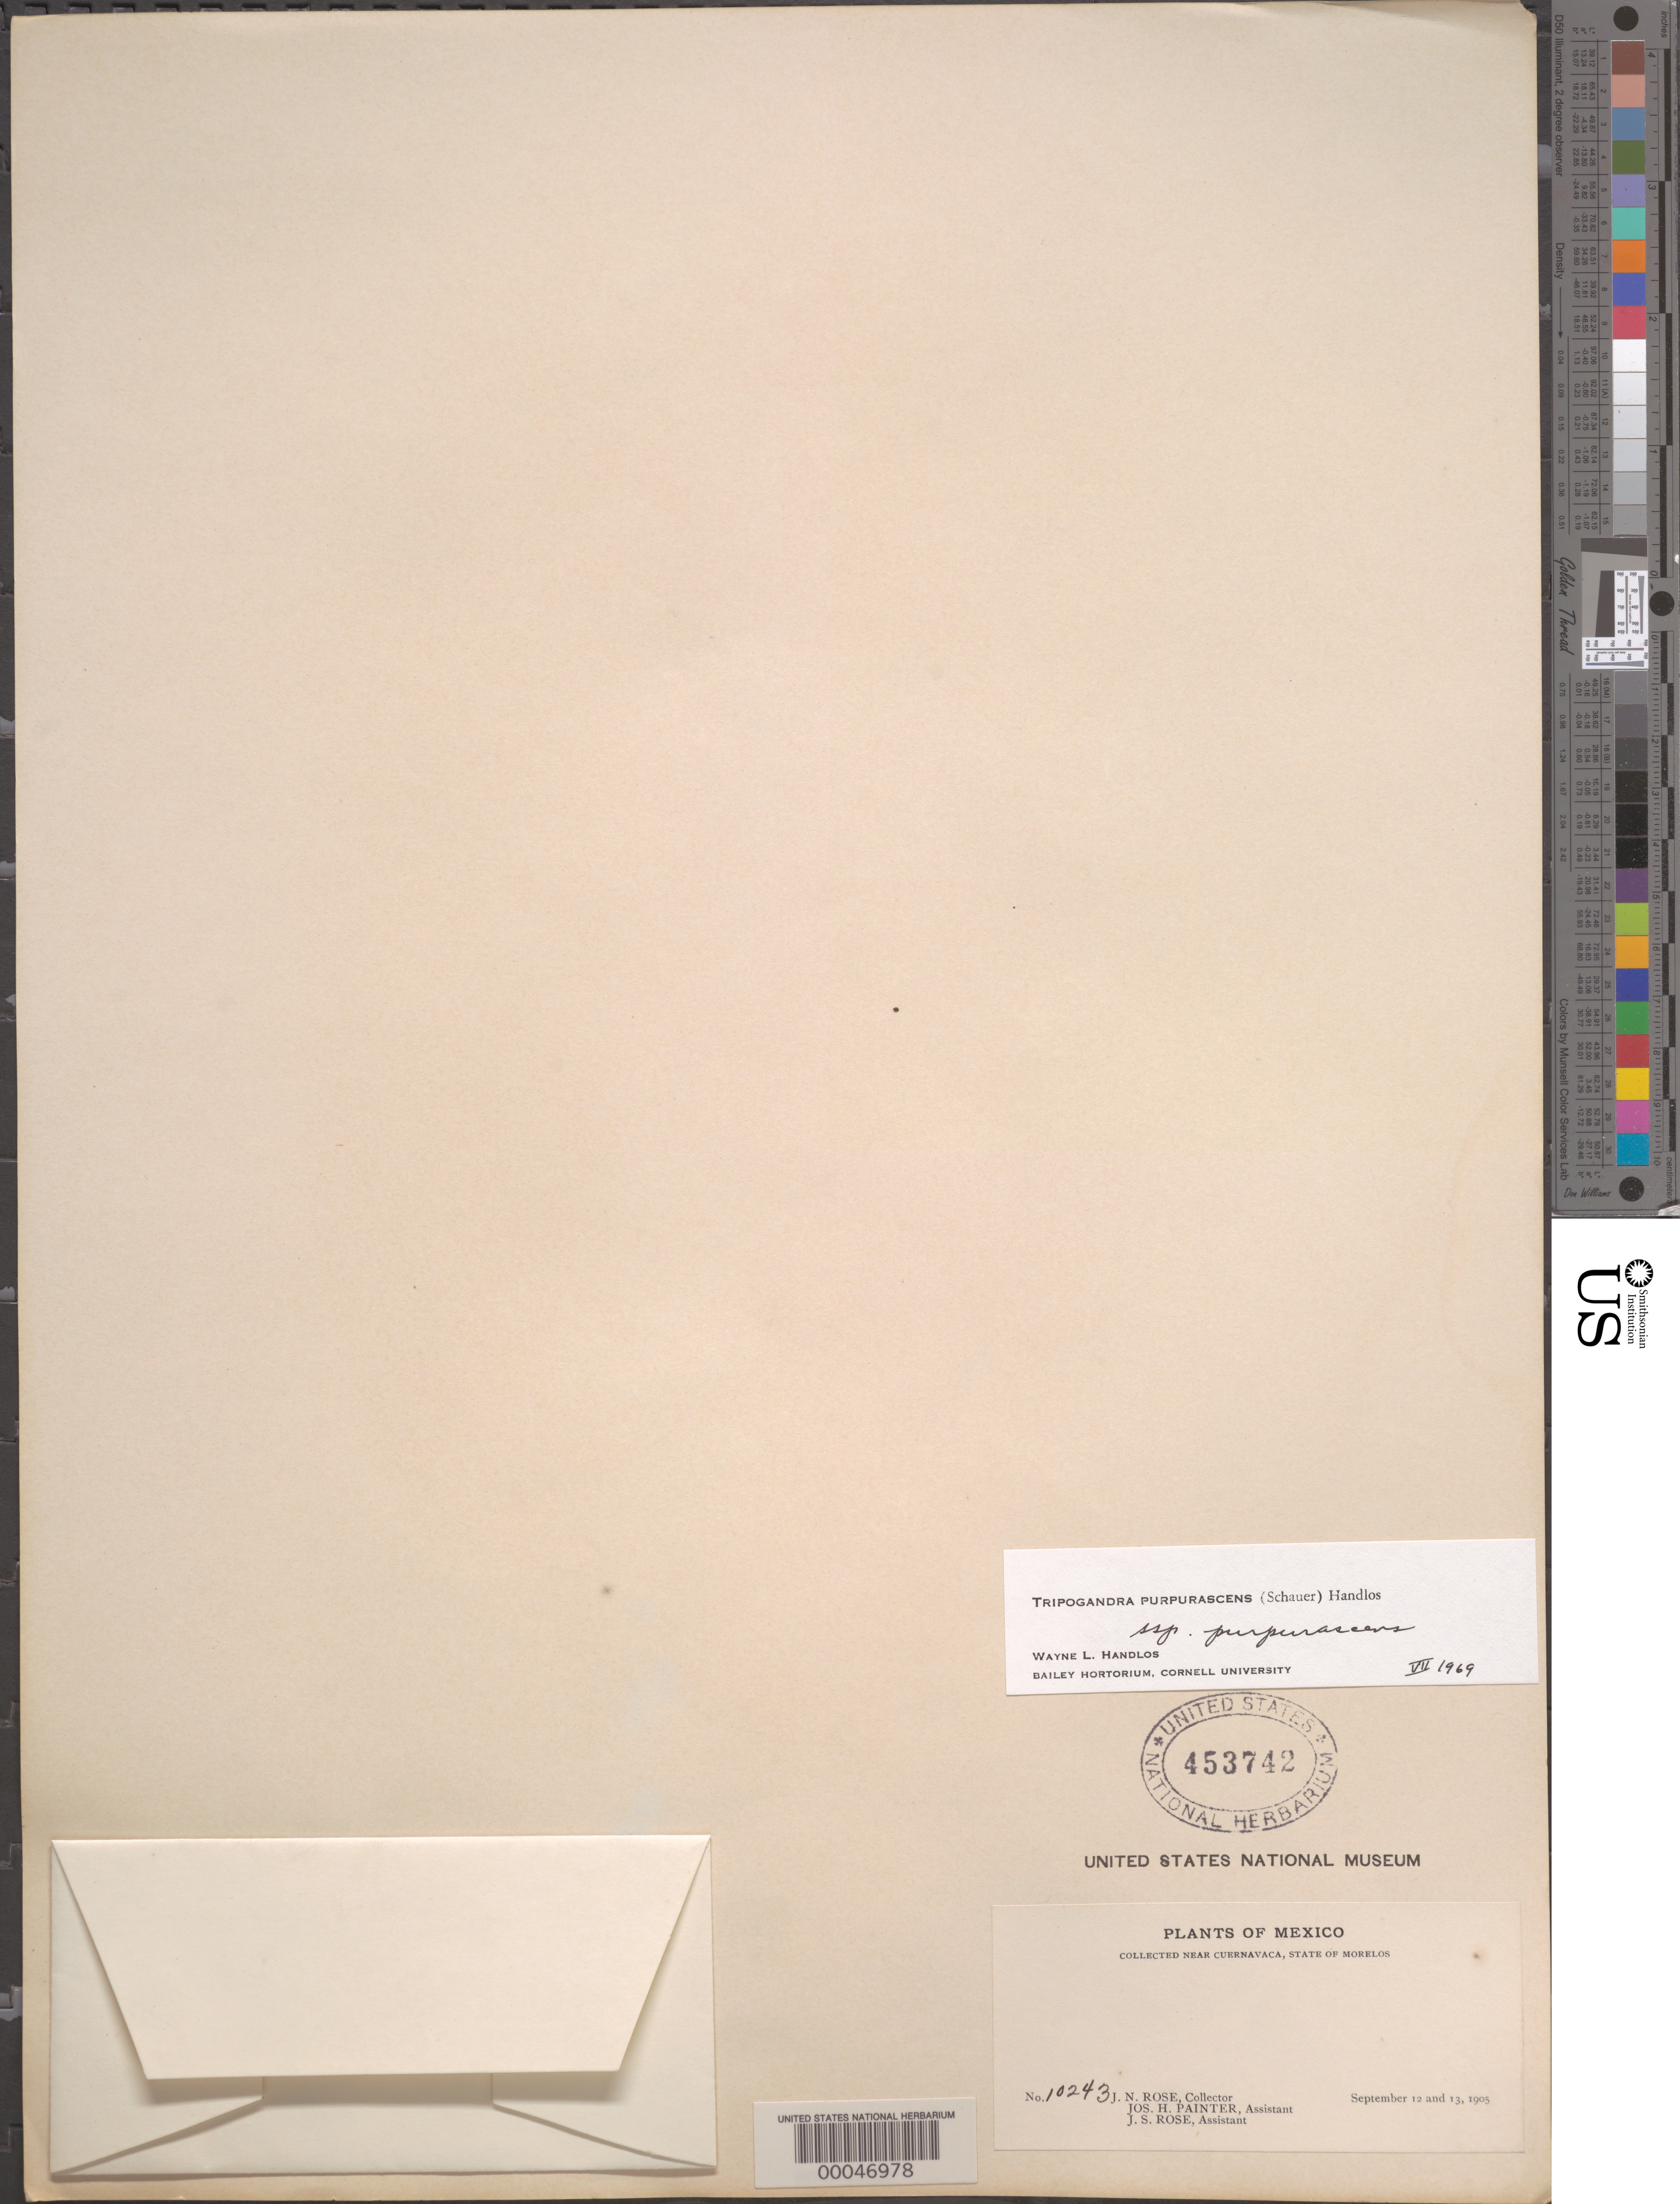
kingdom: Plantae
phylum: Tracheophyta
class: Liliopsida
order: Commelinales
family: Commelinaceae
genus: Tripogandra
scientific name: Tripogandra purpurascens subsp. purpurascens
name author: (S. Schauer) Handlos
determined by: Handlos, W. L.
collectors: J. N. Rose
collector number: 10243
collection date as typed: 12 Sep 1905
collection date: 1905-09-12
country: Mexico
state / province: Morelos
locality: Near Cuernavaca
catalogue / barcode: US 453742